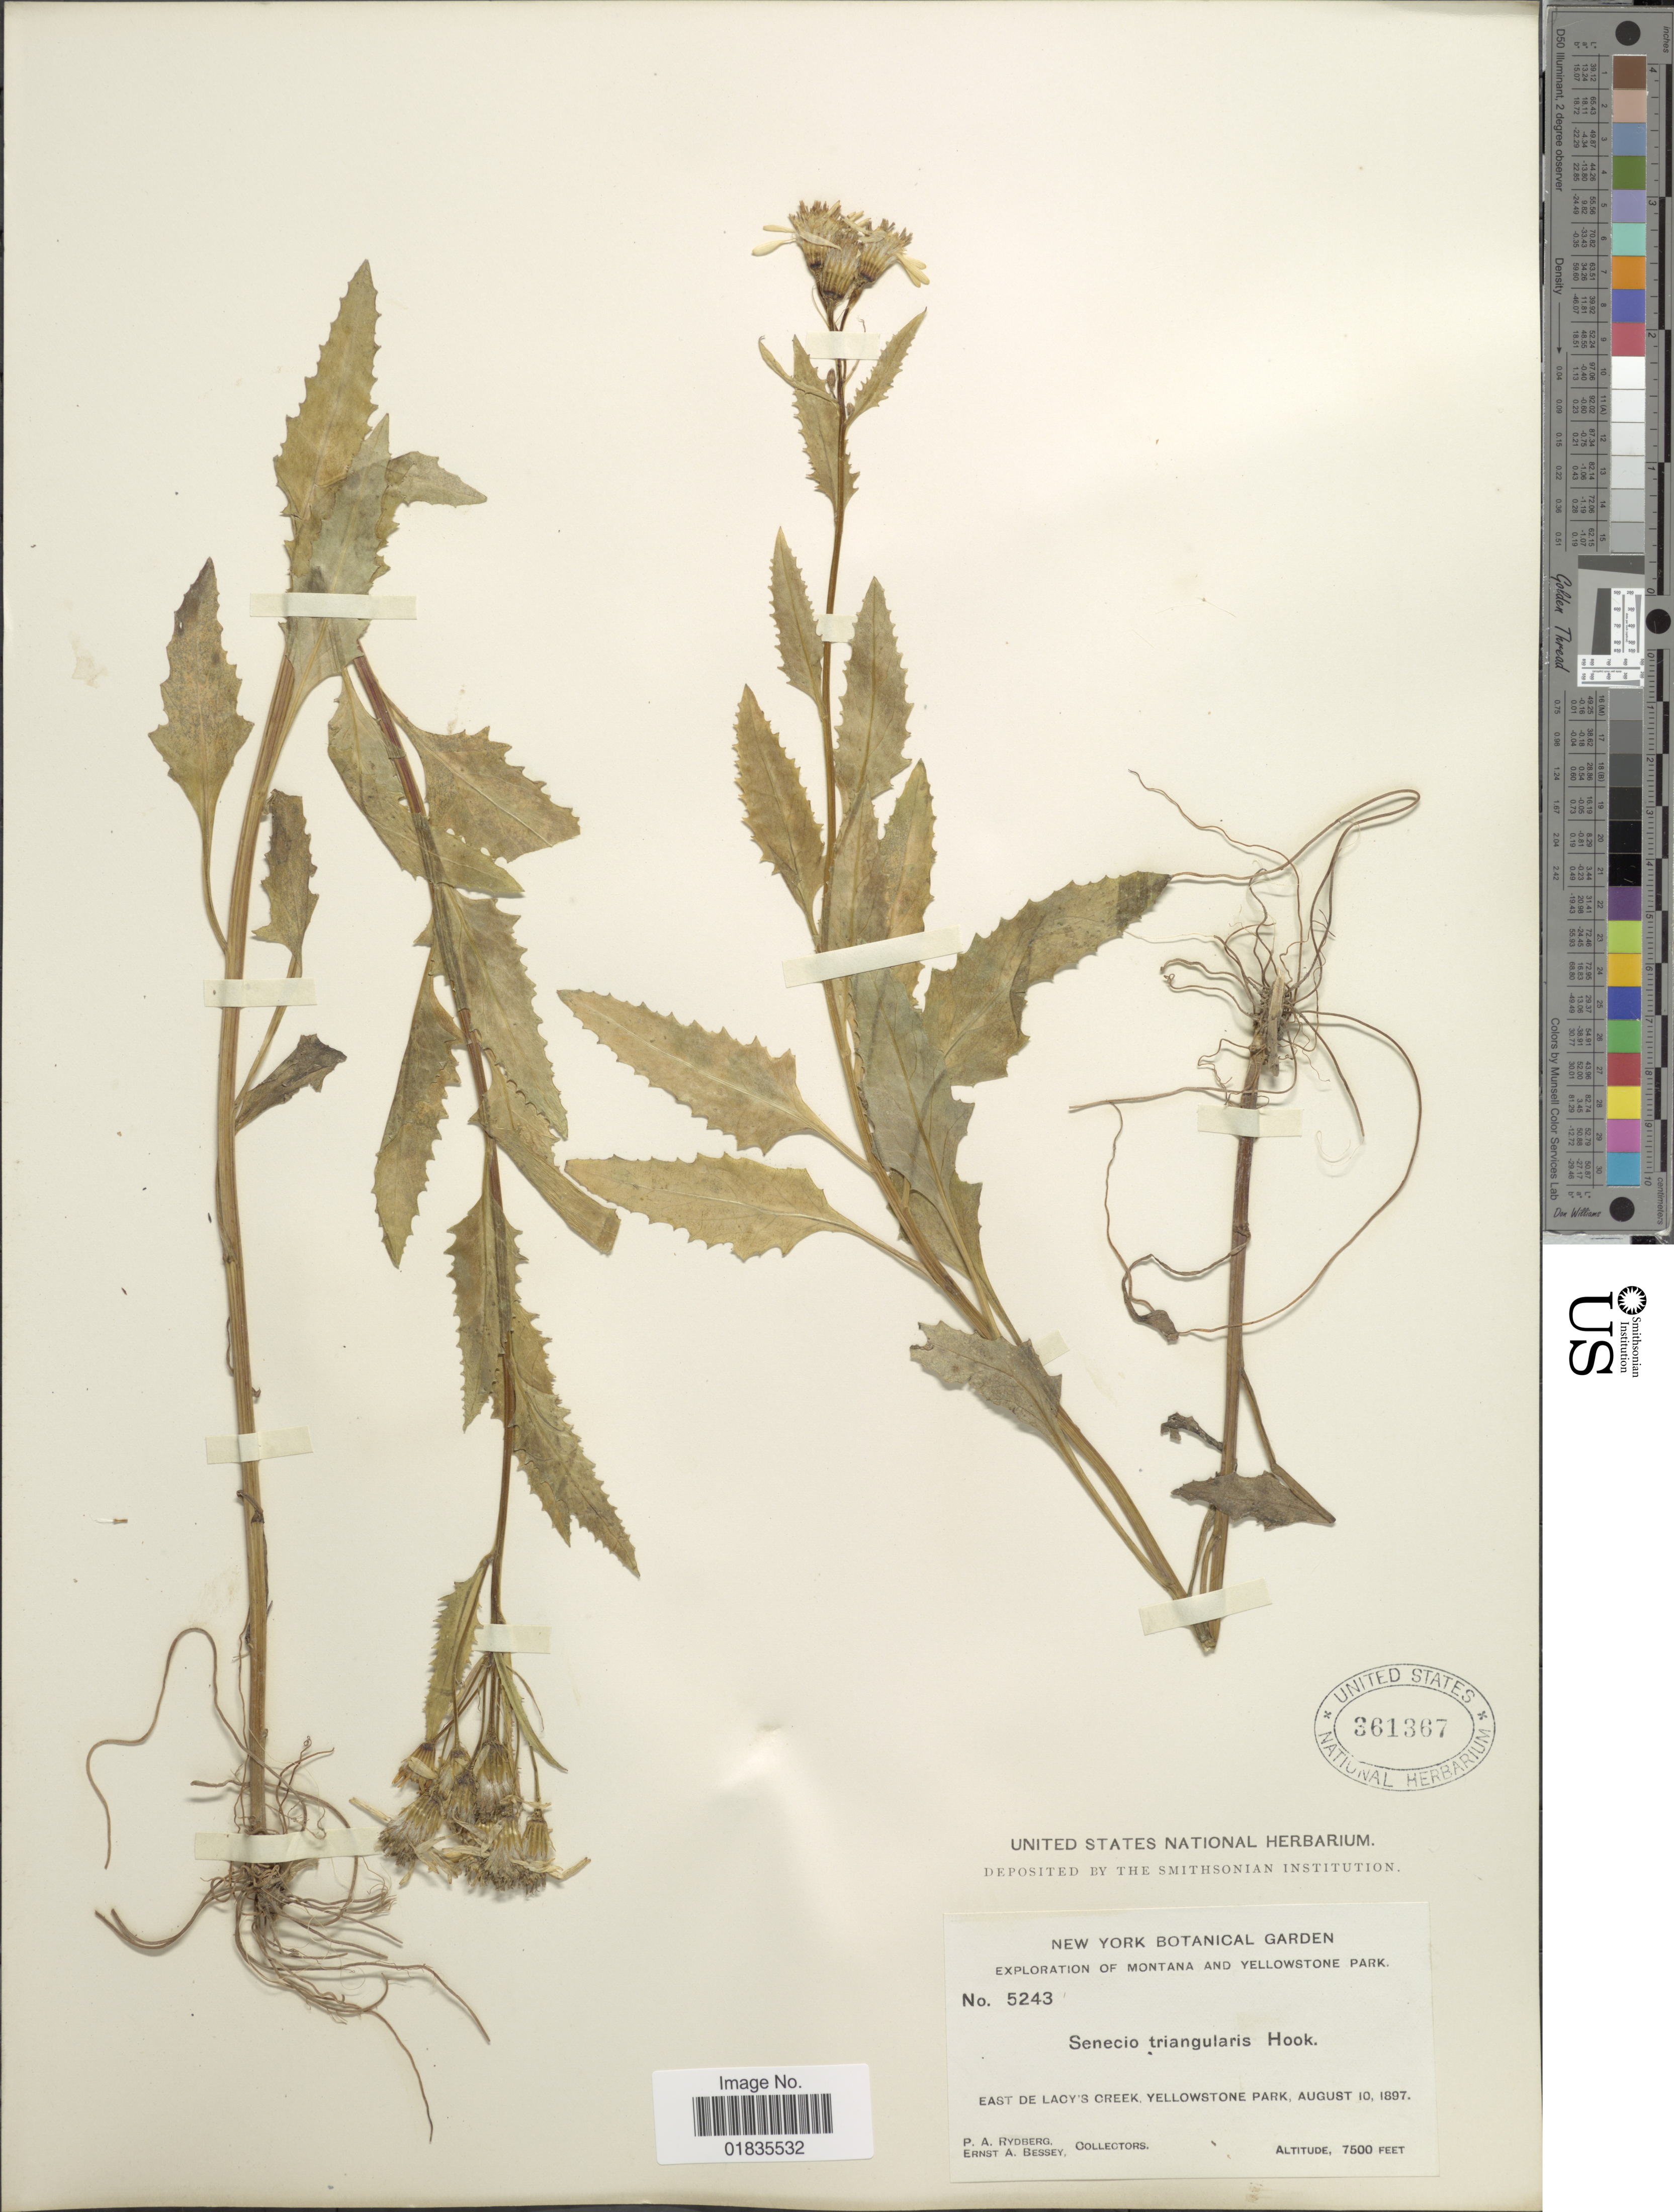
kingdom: Plantae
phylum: Tracheophyta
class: Magnoliopsida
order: Asterales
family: Asteraceae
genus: Senecio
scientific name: Senecio triangularis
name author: Hook.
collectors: P. A. Rydberg & E. A. Bessey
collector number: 5243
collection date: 1897-08-10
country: United States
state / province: Wyoming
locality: East de Lacy's Creek, Yellowstone Park.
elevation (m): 2286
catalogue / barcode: US 361367